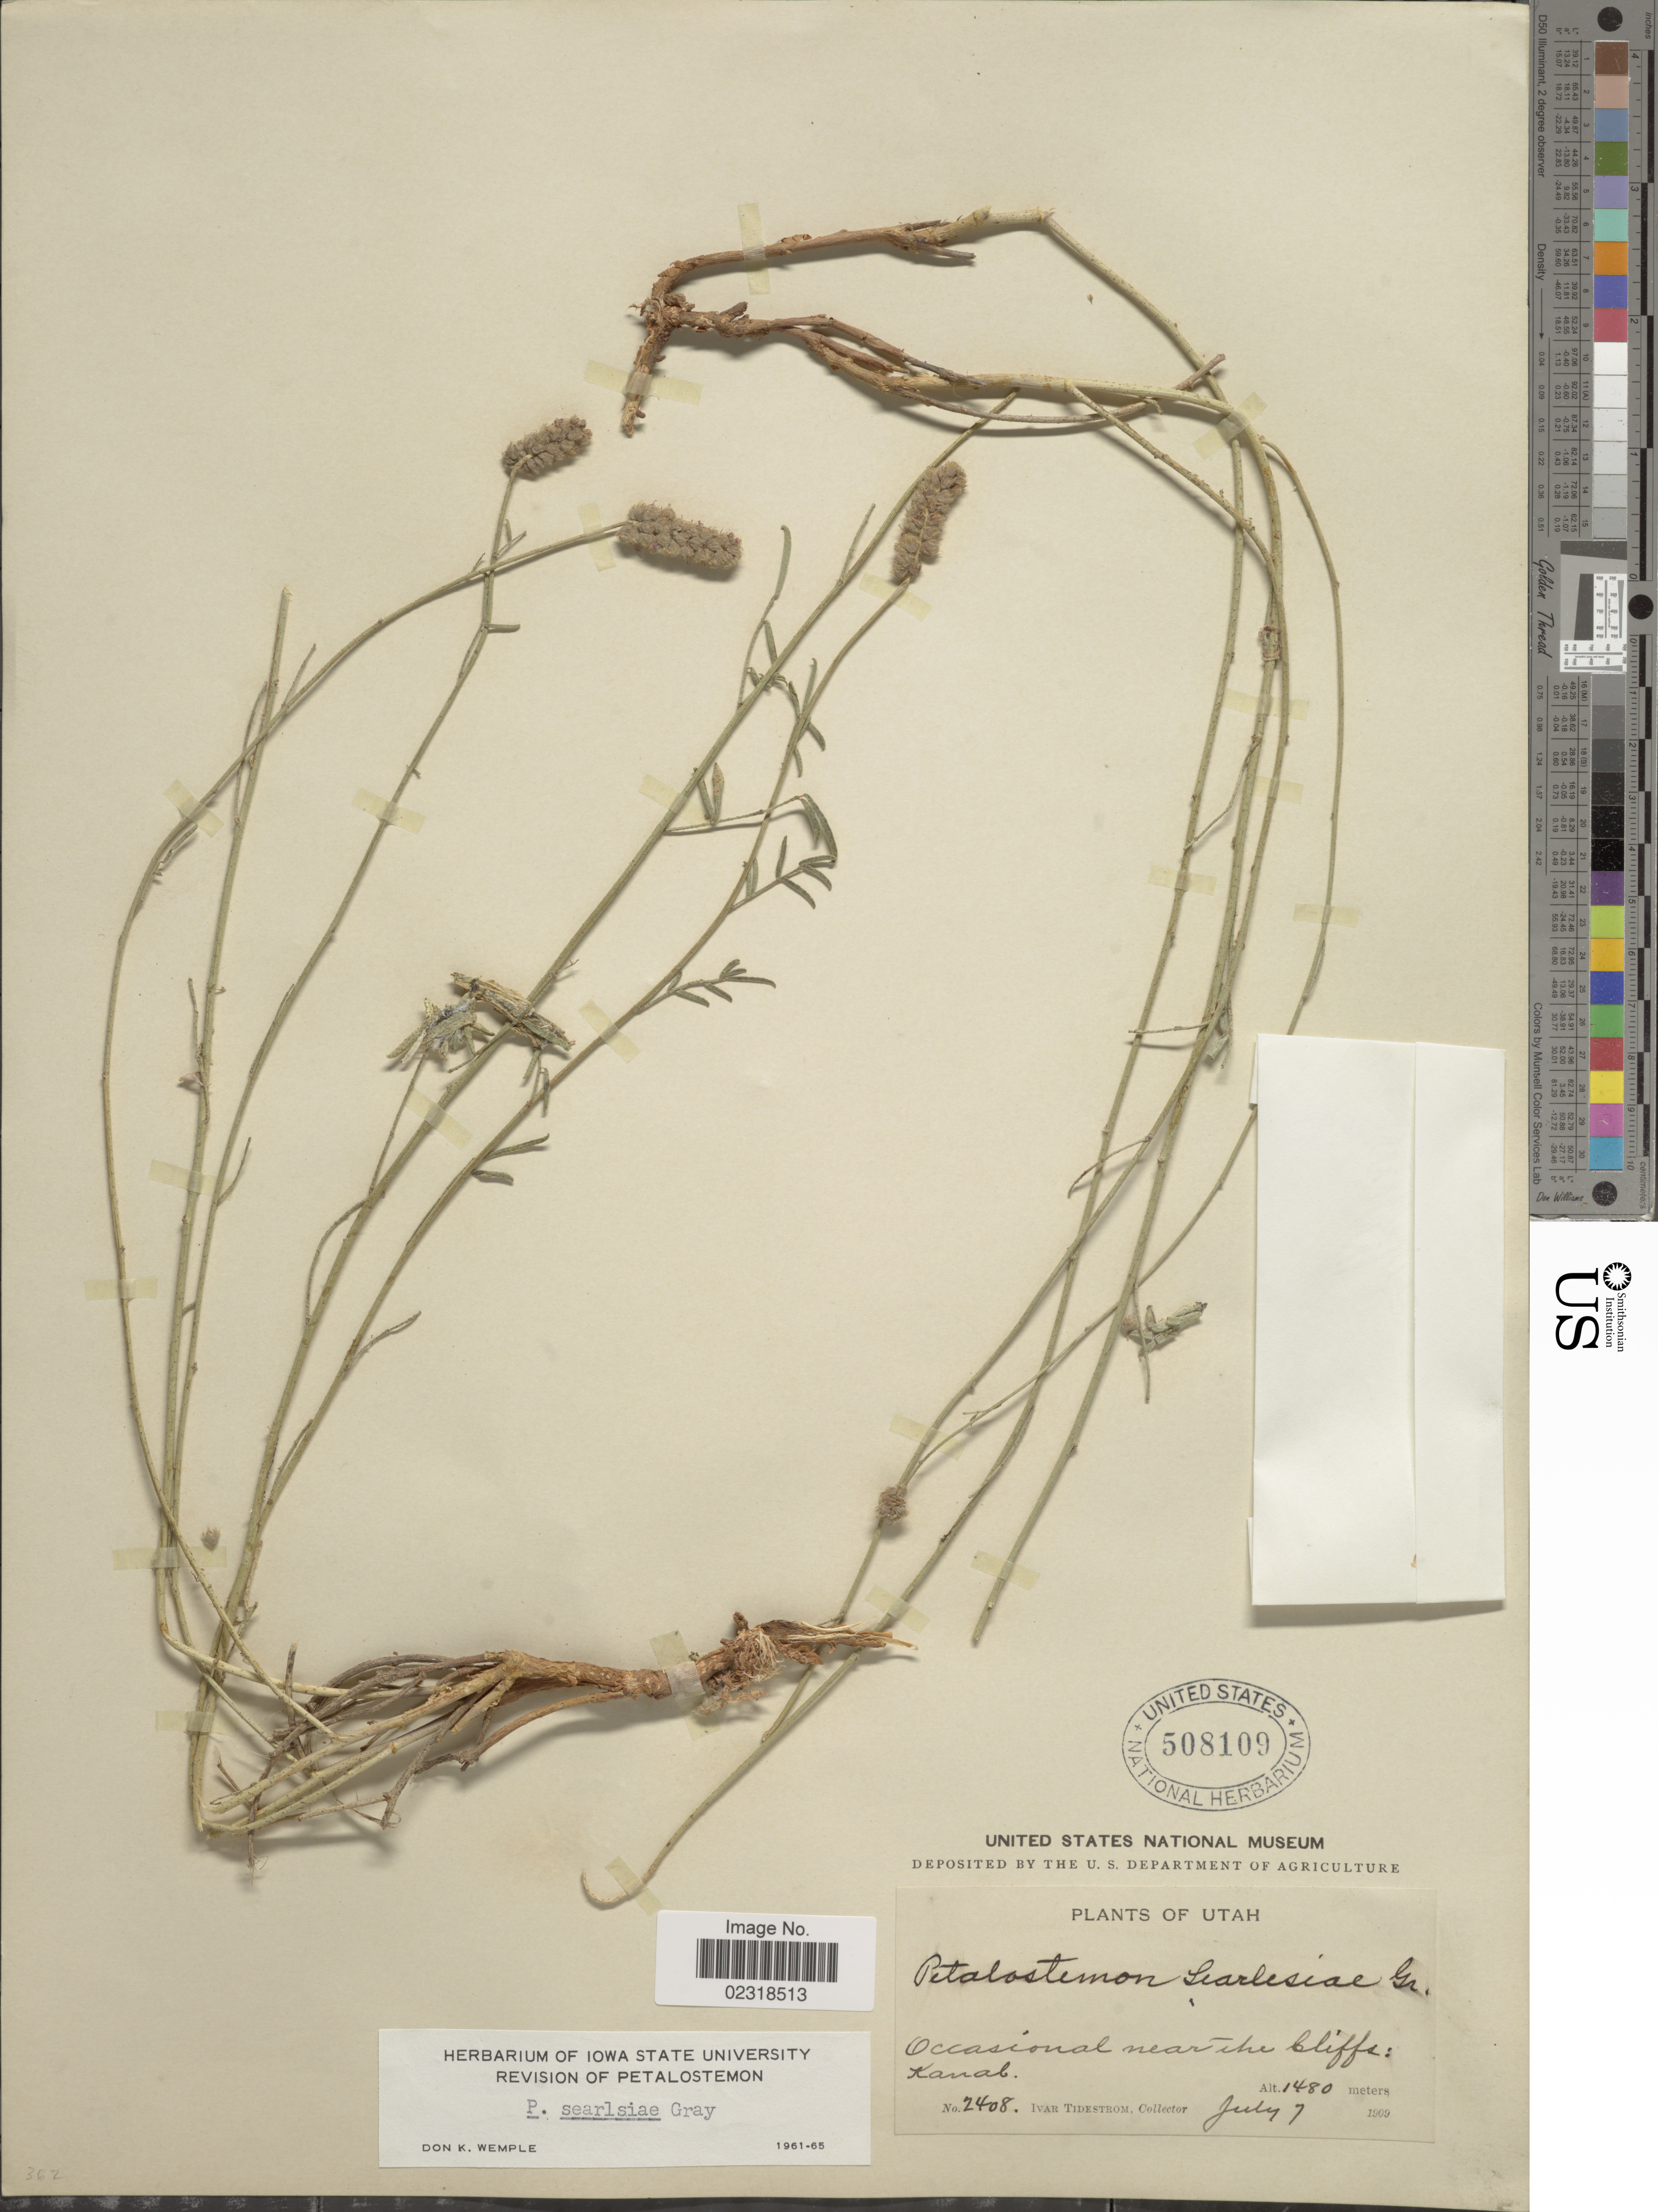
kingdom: Plantae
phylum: Tracheophyta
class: Magnoliopsida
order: Fabales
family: Fabaceae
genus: Dalea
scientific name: Dalea searlsiae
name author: (A. Gray) Barneby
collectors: I. F. Tidestrom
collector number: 2408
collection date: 1909-07-07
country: United States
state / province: Utah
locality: Occasional near the Cliffs: Kanal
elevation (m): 1480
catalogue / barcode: US 508109